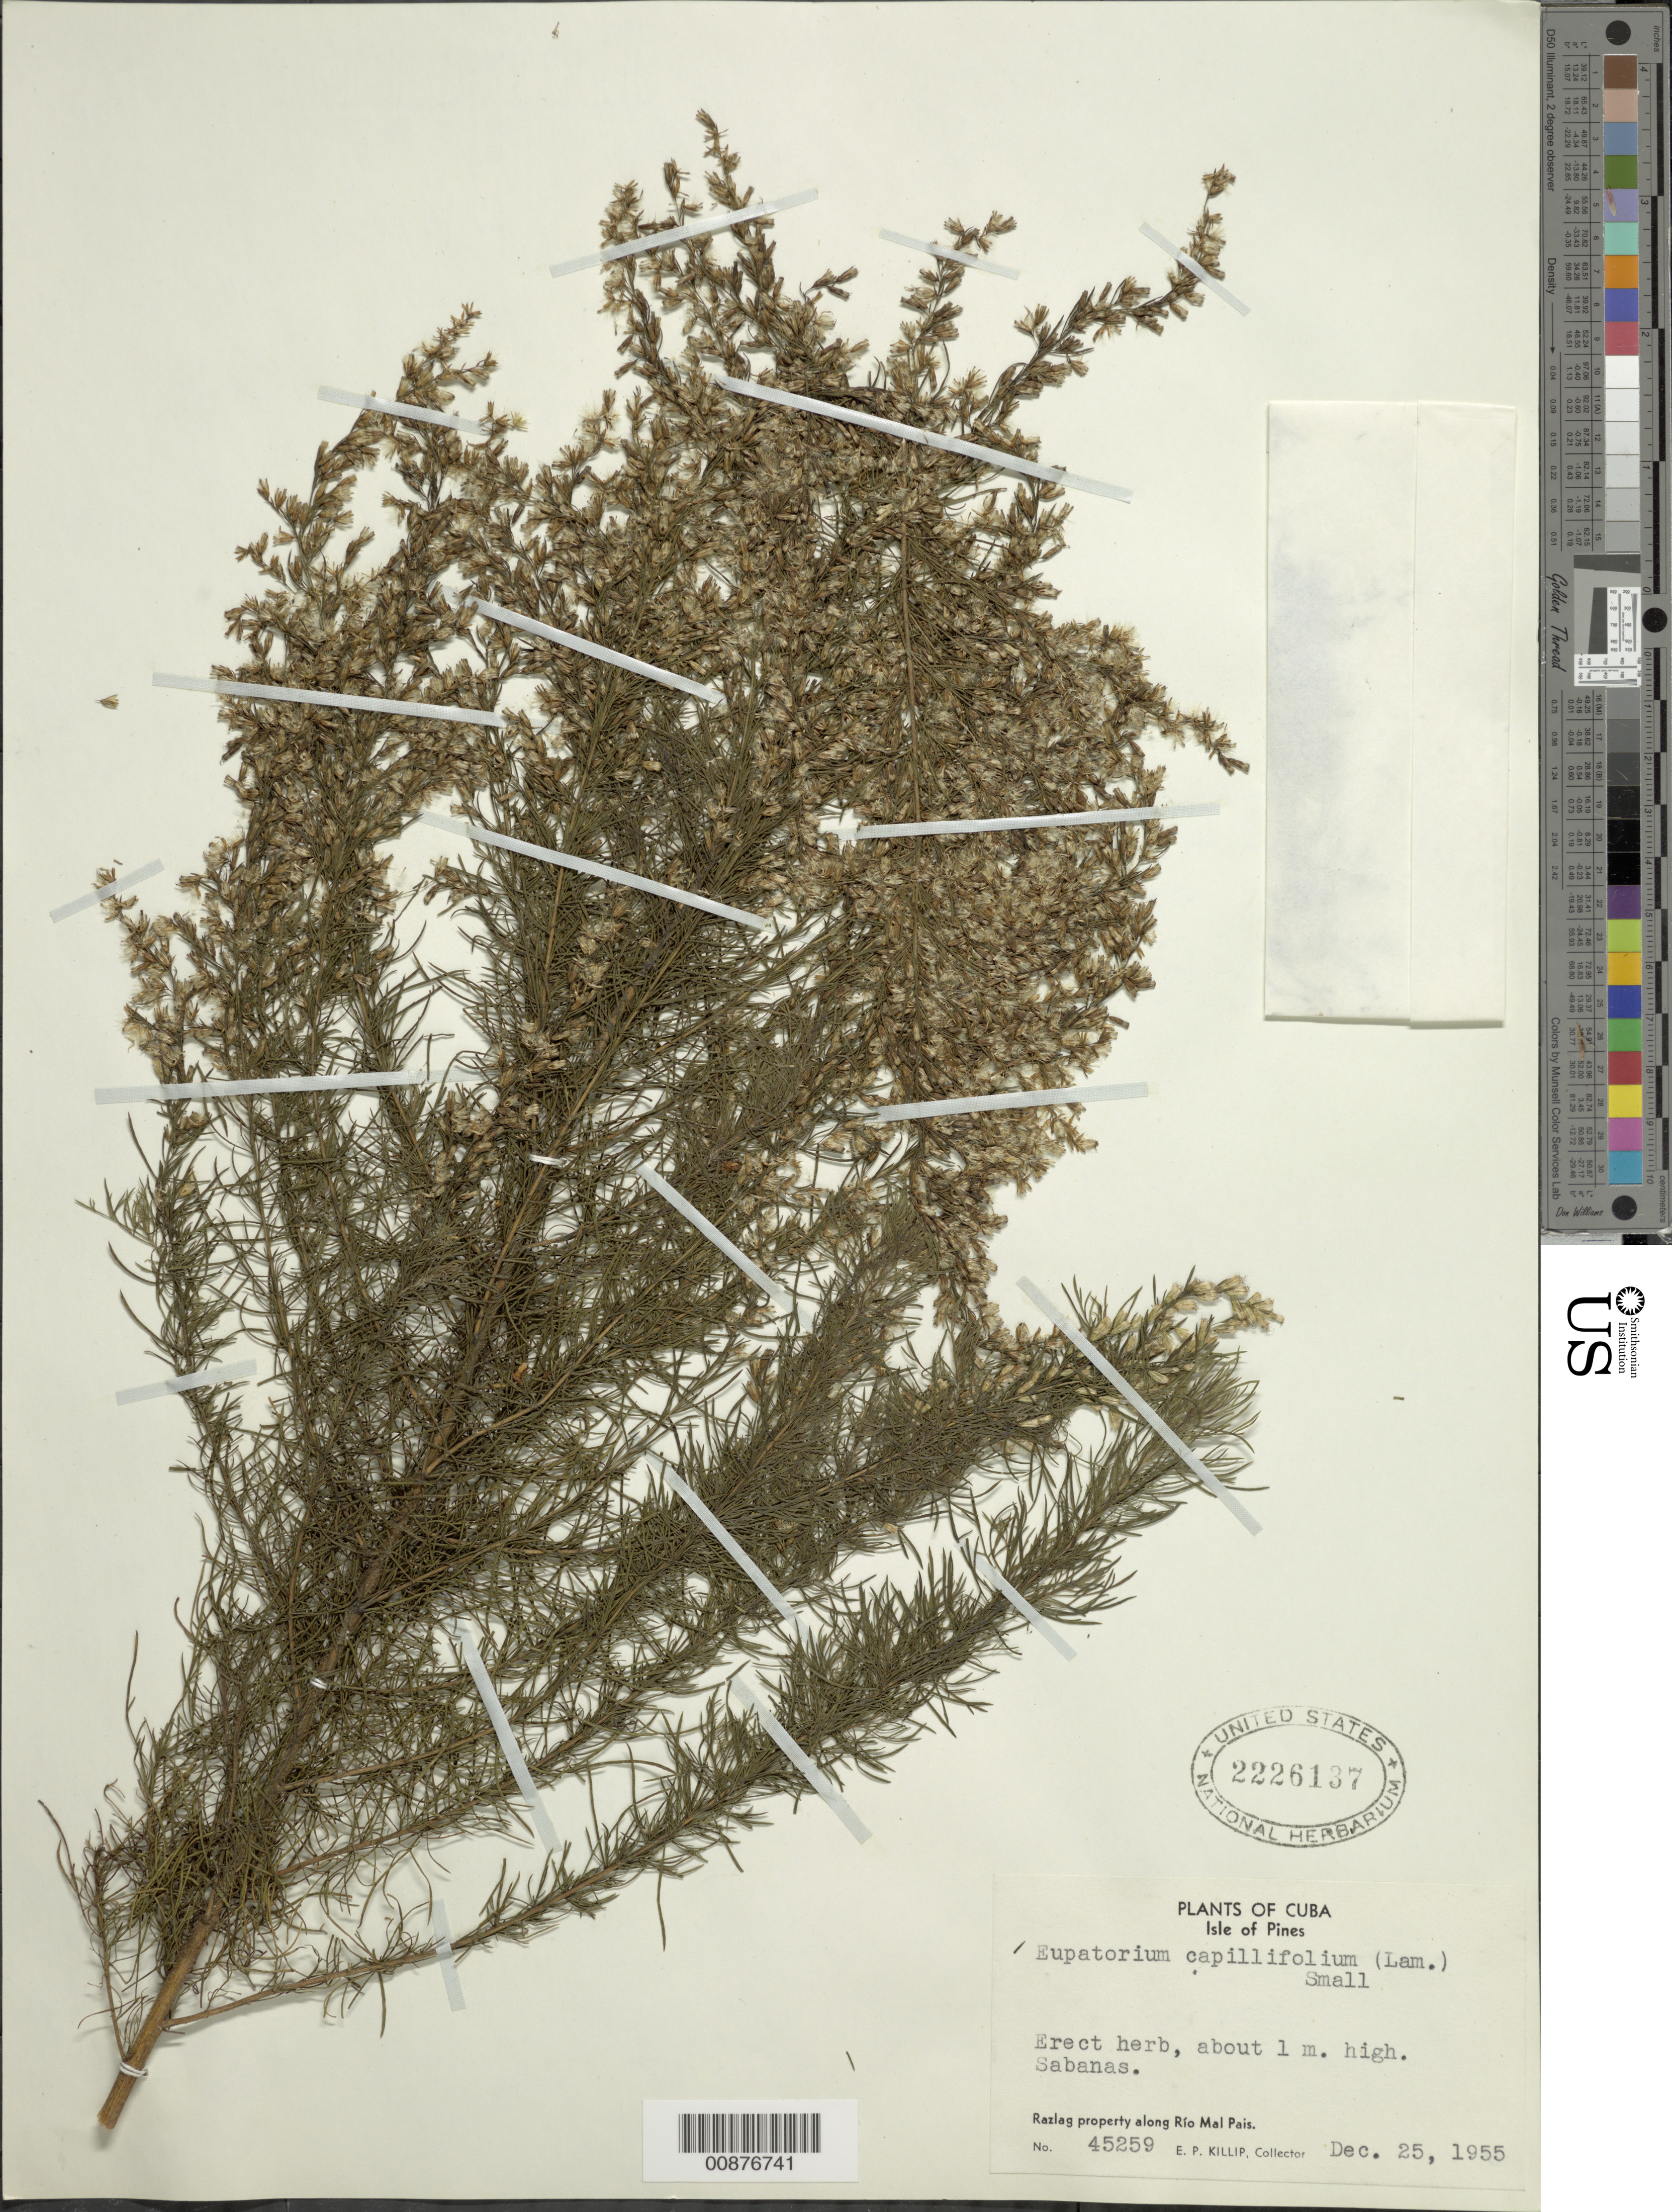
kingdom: Plantae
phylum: Tracheophyta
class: Magnoliopsida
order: Asterales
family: Asteraceae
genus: Eupatorium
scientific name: Eupatorium capillifolium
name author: (Lam.) Small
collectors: E. P. Killip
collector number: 45259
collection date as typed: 25 Dec 1955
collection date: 1955-12-25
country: Cuba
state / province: Isla de La Juventud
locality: Razalag property along Río Mal Pais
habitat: Sabanas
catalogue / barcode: US 2226137